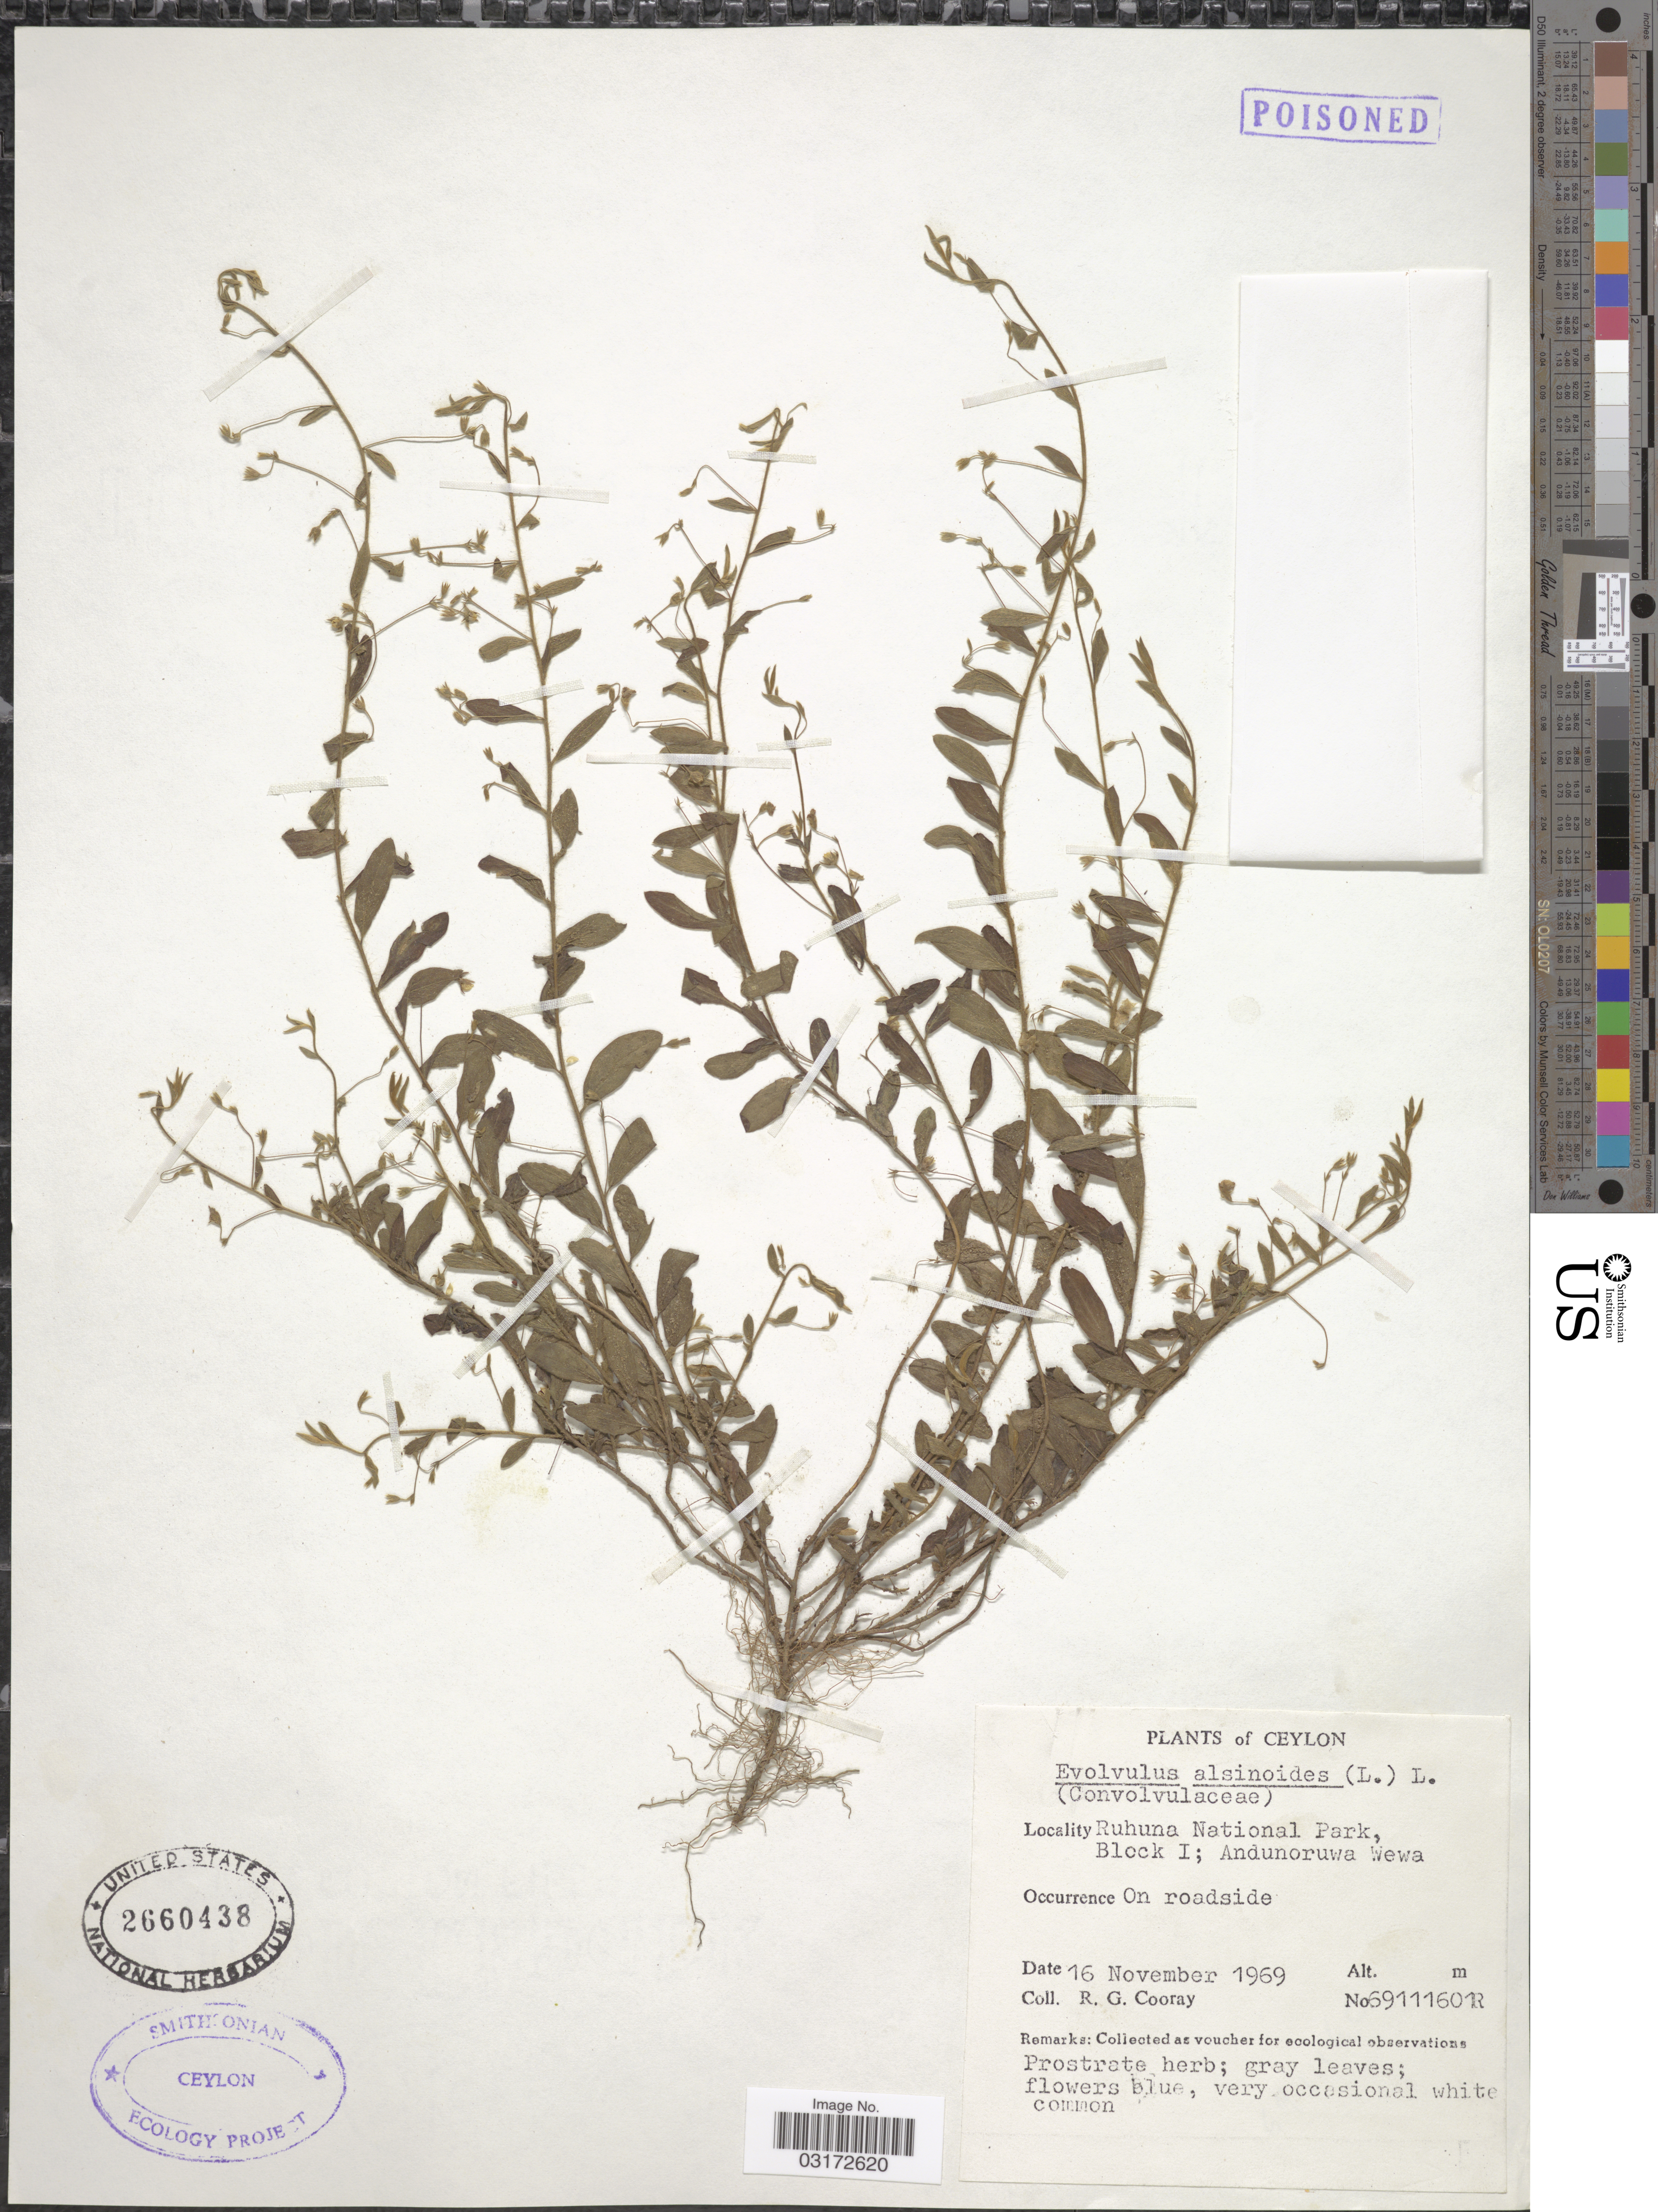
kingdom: Plantae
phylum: Tracheophyta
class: Magnoliopsida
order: Solanales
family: Convolvulaceae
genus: Evolvulus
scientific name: Evolvulus alsinoides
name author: (L.) L.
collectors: R. Cooray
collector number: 6911160R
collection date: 1969-11-16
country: Sri Lanka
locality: Ceylon. Ruhuna National Park, Block I; Andunoruwa Wewa.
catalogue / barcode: US 2660438